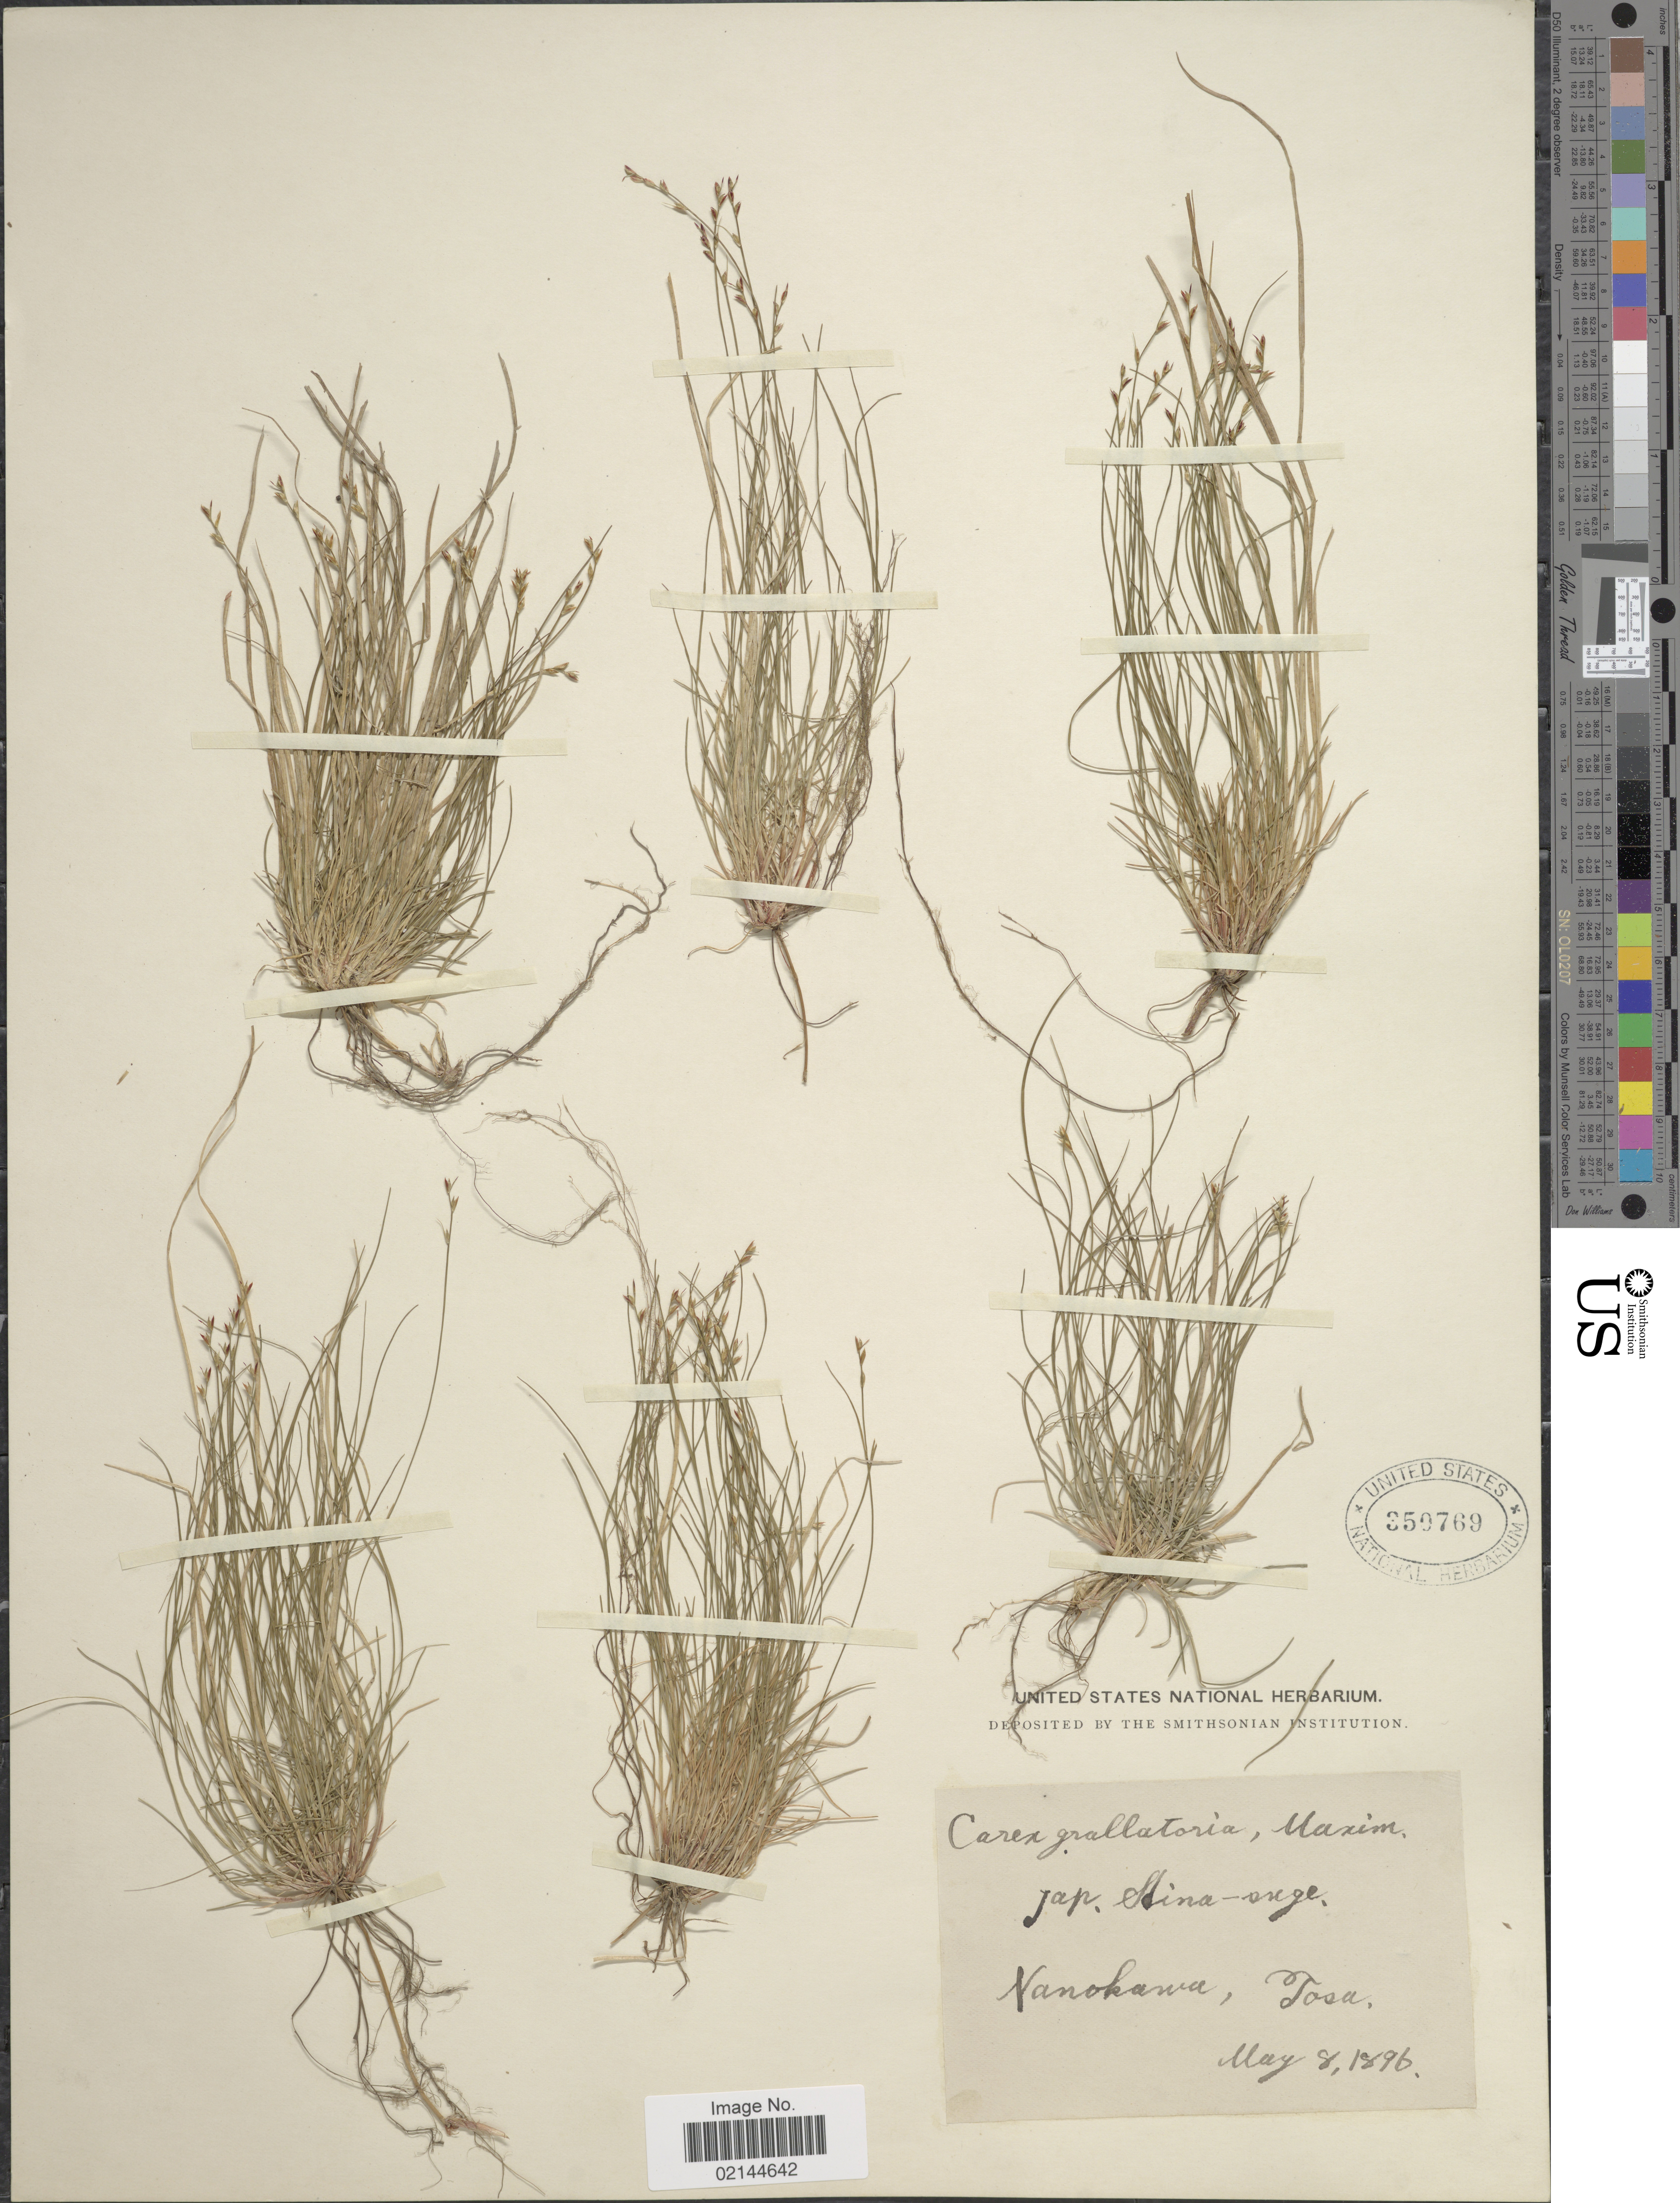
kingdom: Plantae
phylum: Tracheophyta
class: Liliopsida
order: Poales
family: Cyperaceae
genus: Carex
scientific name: Carex grallatoria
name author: Maxim.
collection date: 1896-05-08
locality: Nanokawa, Tosa [interpreted]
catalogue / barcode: US 359769